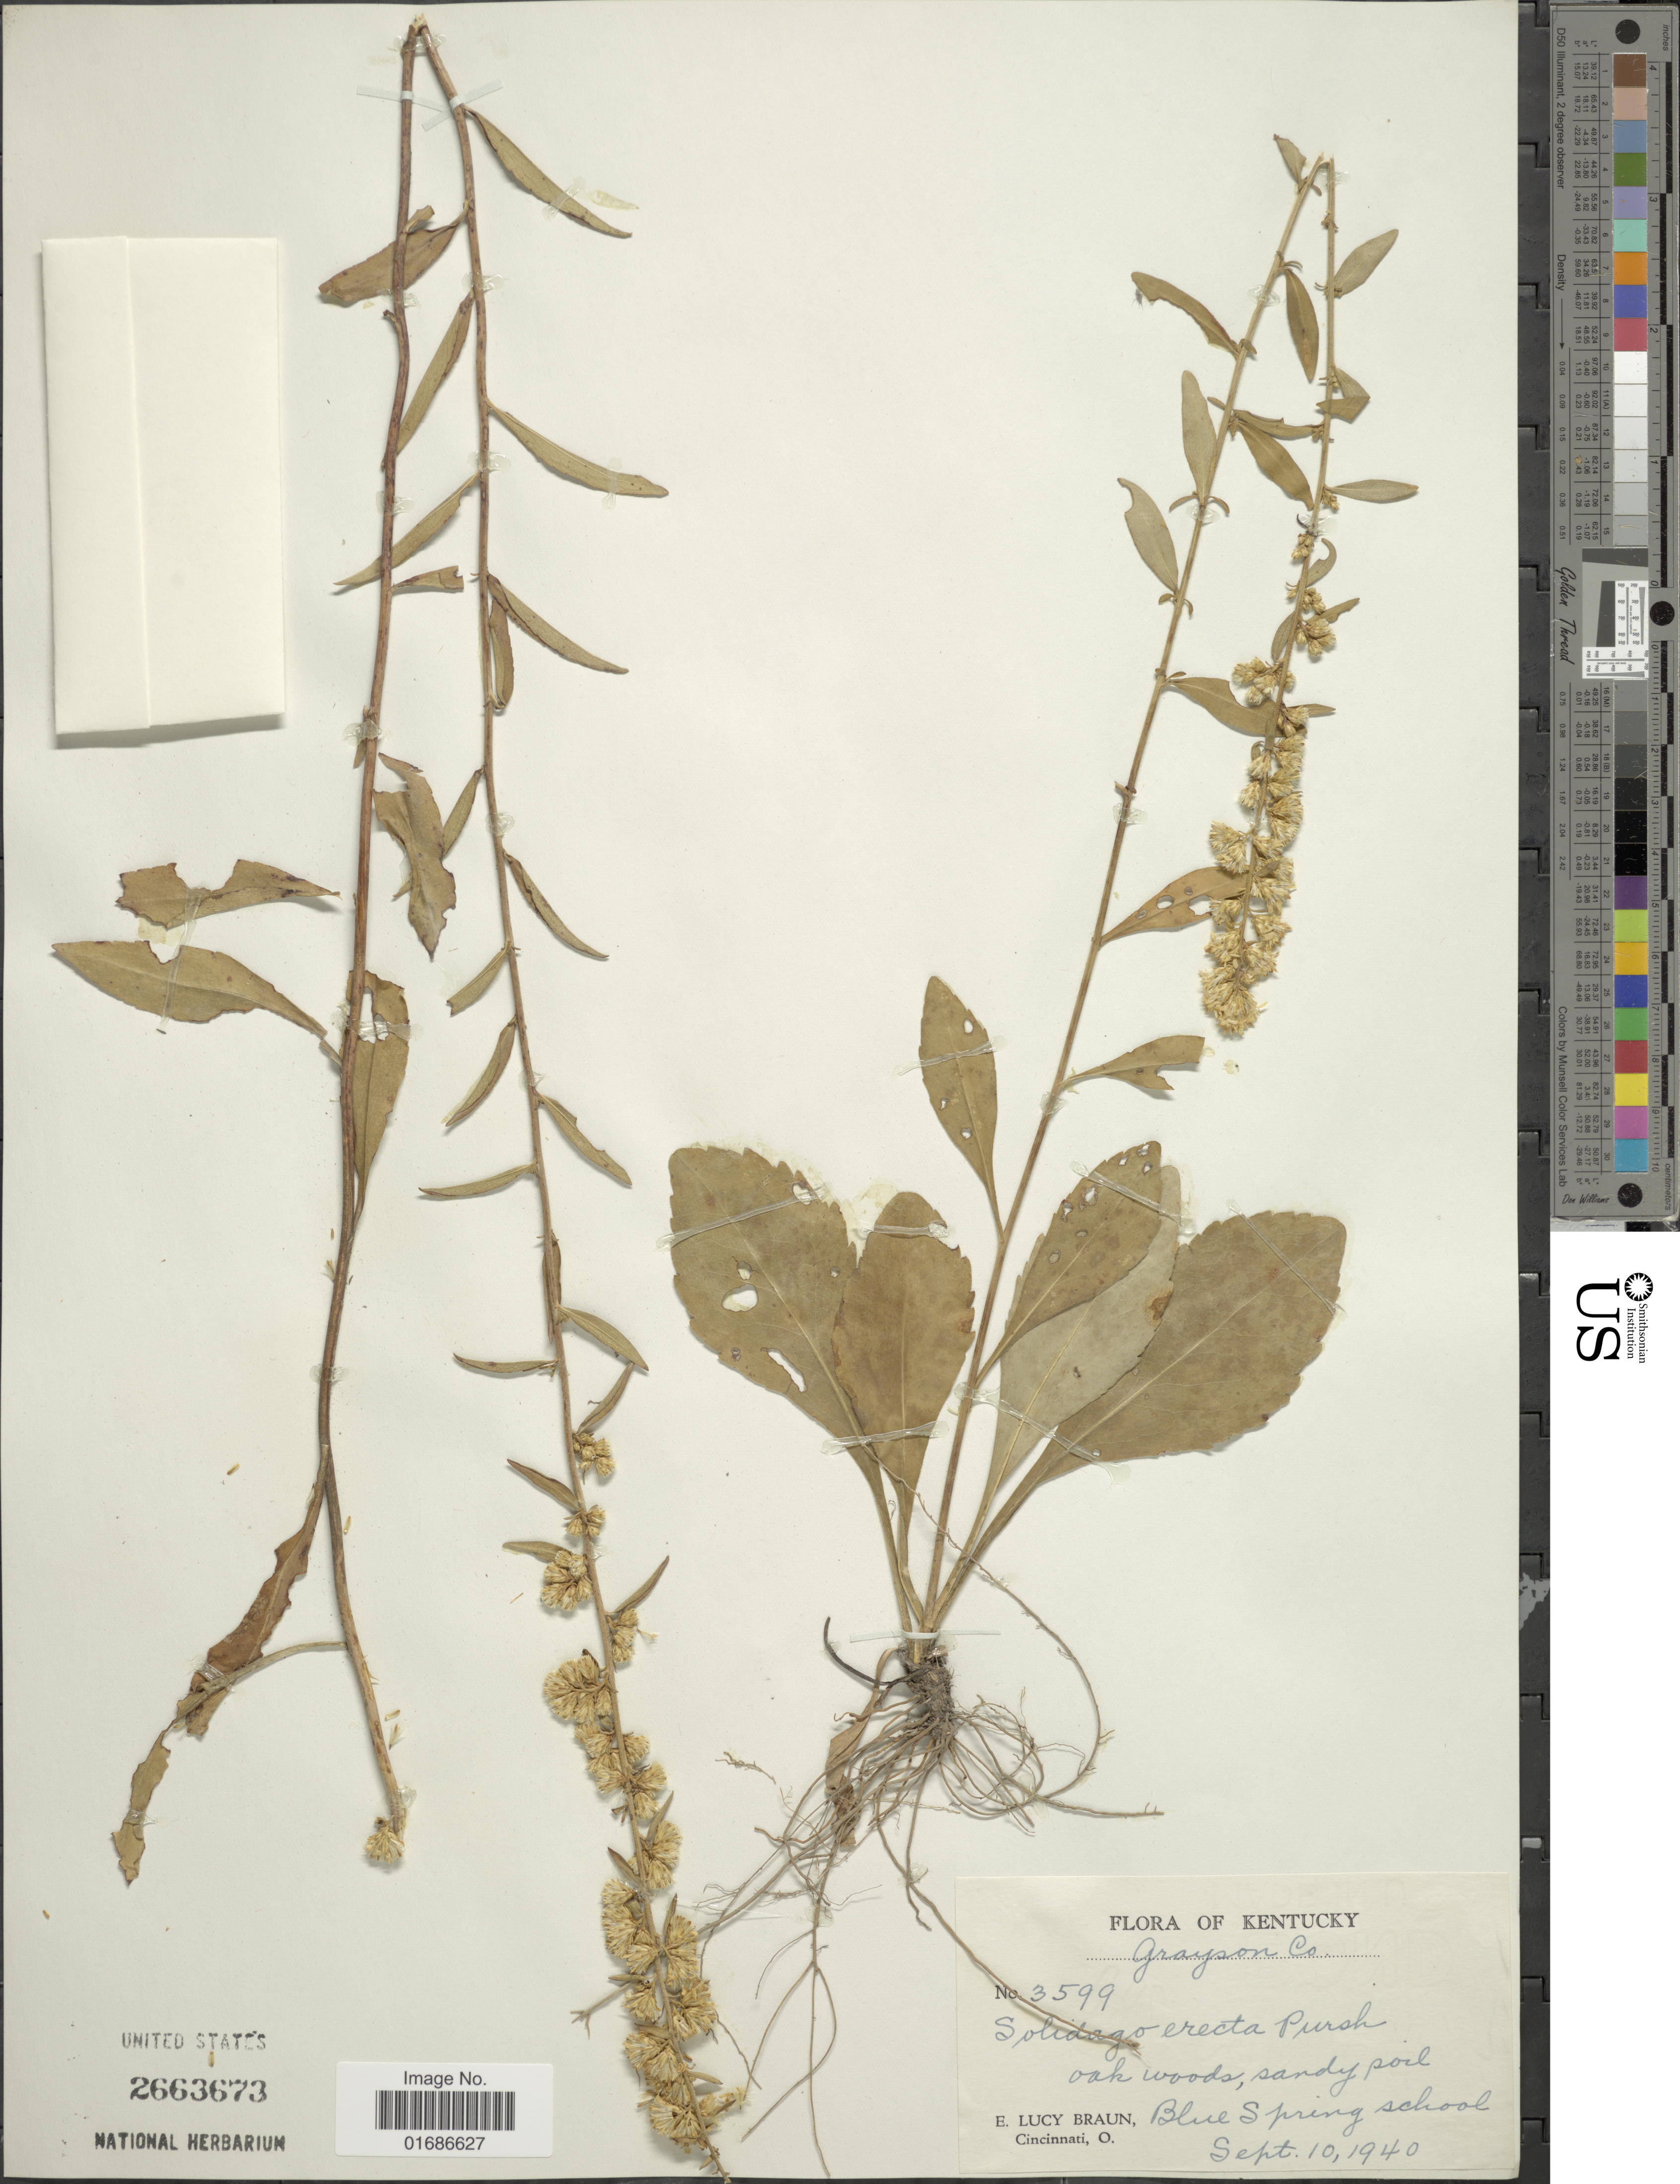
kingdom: Plantae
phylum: Tracheophyta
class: Magnoliopsida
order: Asterales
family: Asteraceae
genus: Solidago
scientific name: Solidago erecta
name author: Pursh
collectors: E. L. Braun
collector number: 3599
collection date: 1940-09-10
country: United States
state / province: Kentucky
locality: Grayson Co, Oak Woods, sandy soil Blue Spring School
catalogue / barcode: US 2663673